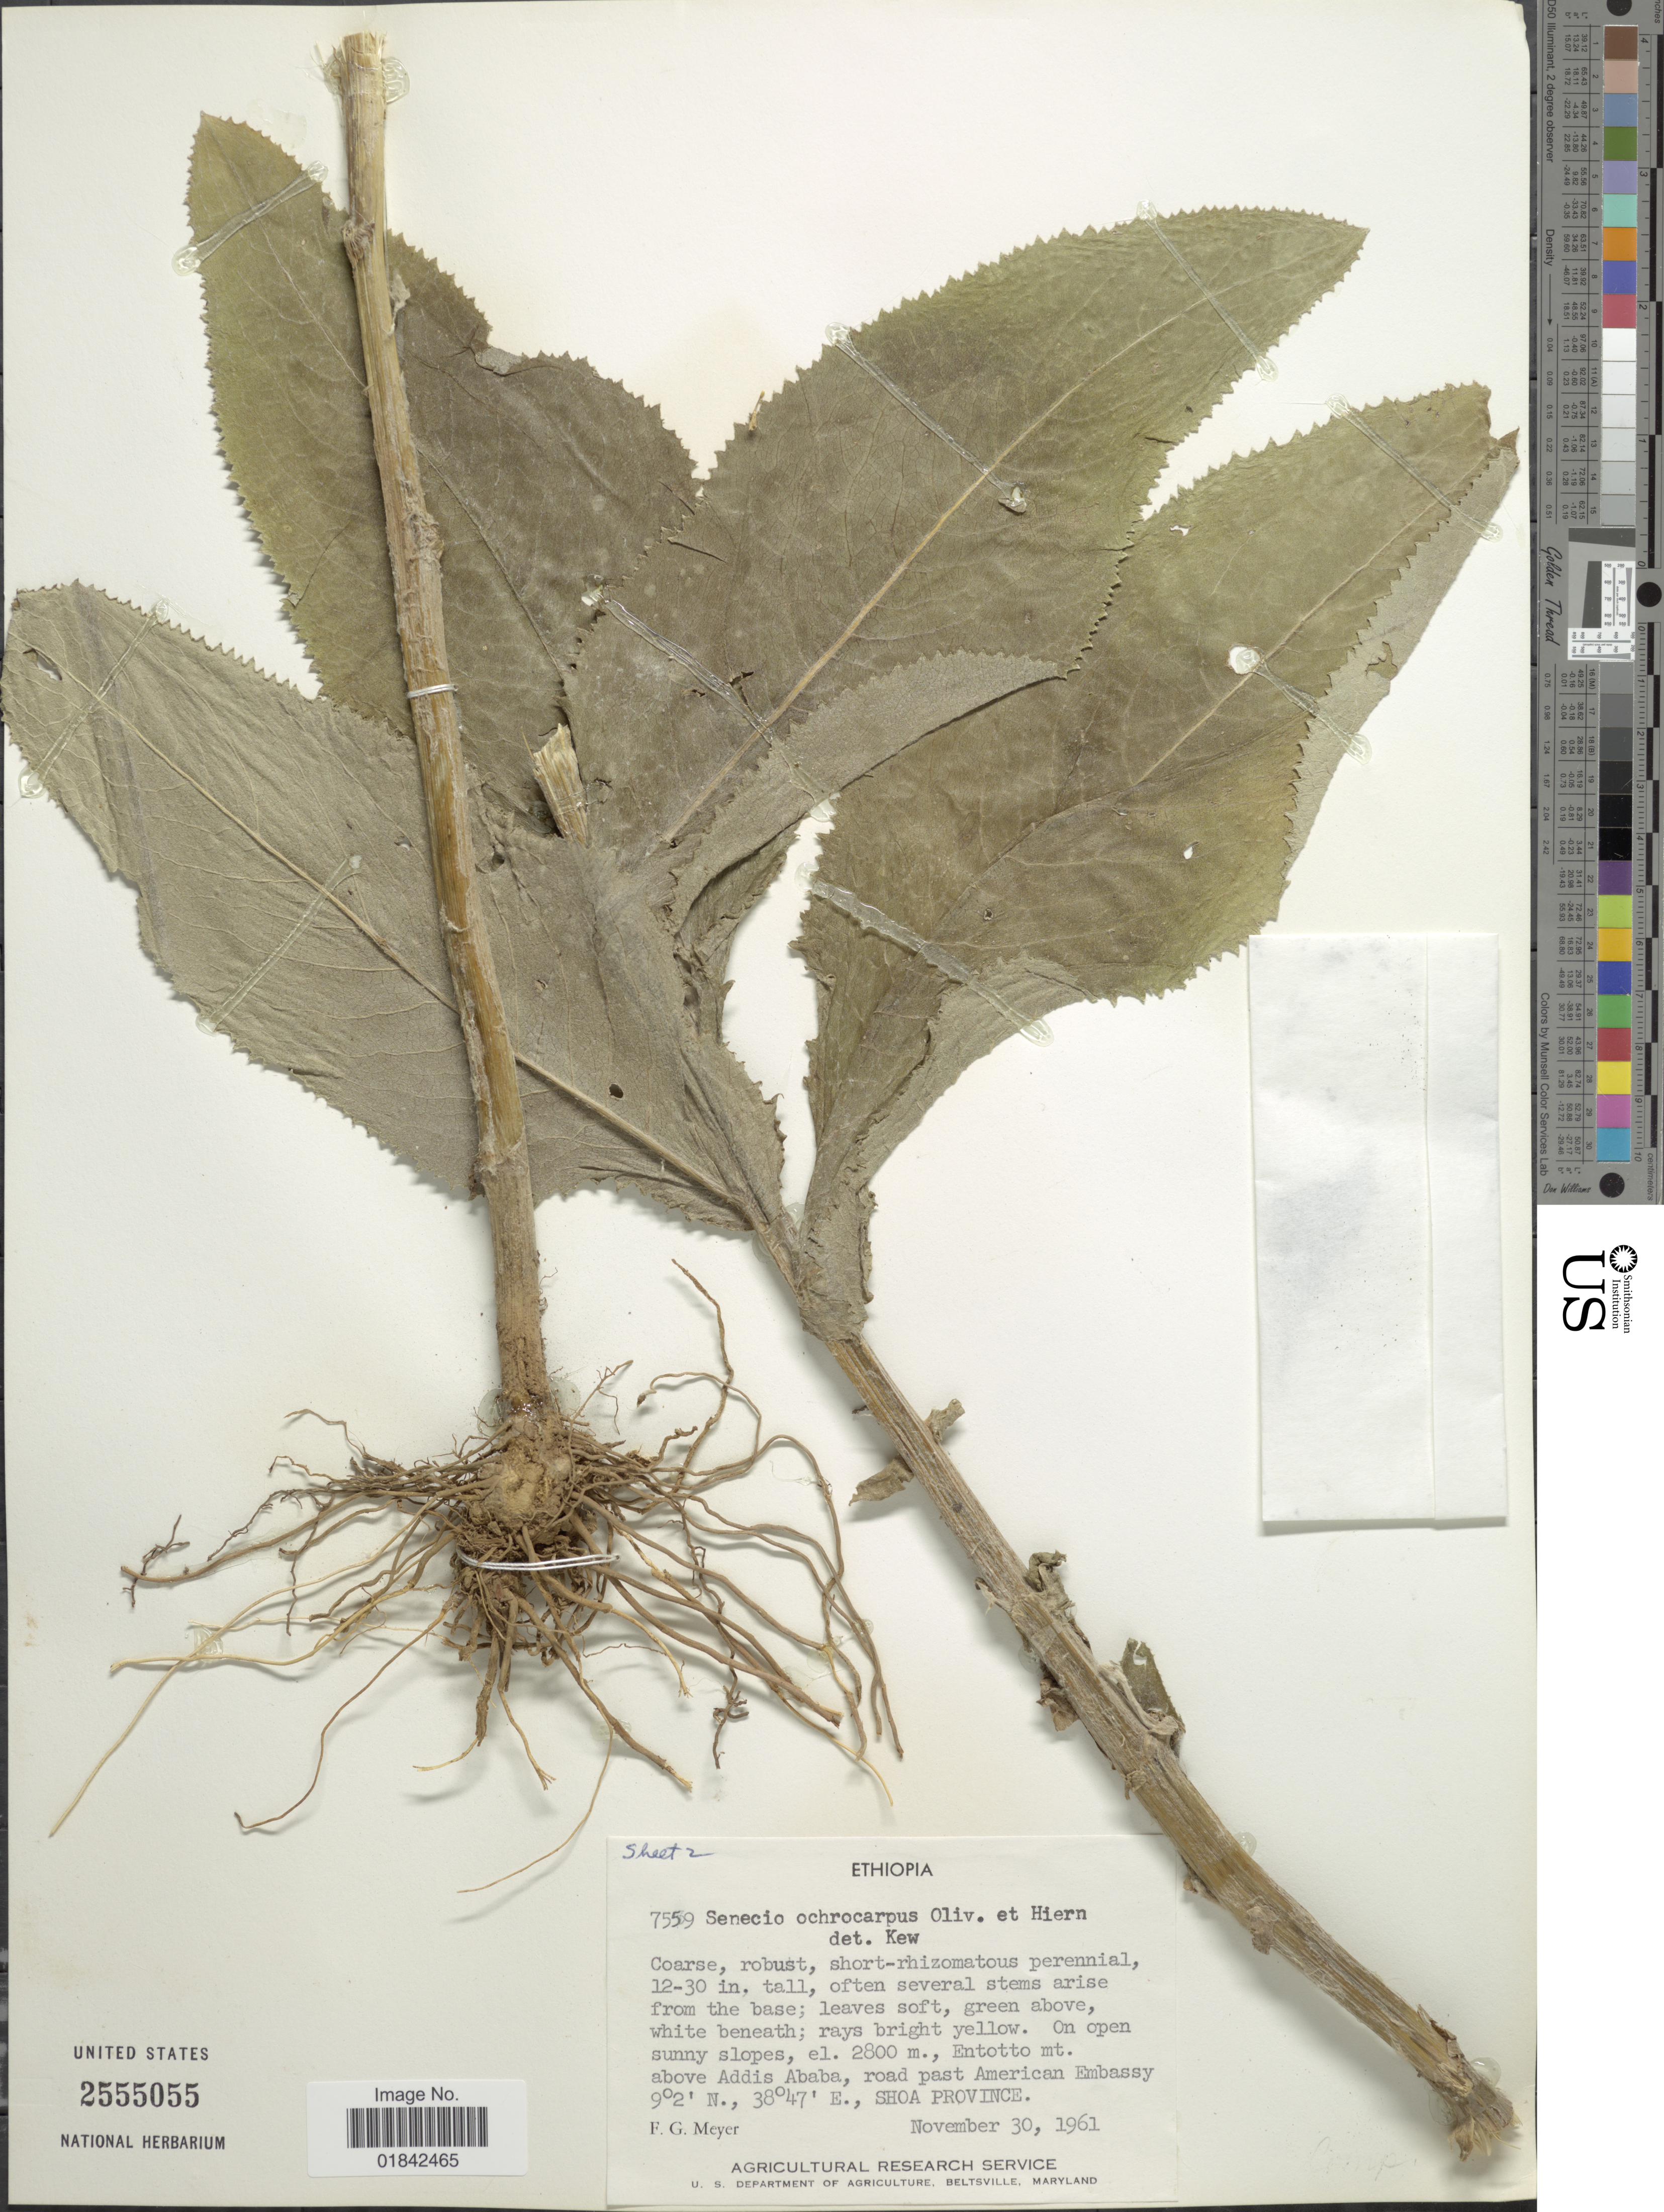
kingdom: Plantae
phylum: Tracheophyta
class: Magnoliopsida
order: Asterales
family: Asteraceae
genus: Senecio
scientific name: Senecio ochrocarpus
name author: Oliv. & Hieron.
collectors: F. G. Meyer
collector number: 7559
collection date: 1961-11-30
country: Ethiopia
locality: Entotto mt., above Addis Ababa, road past American Embassy, Shoa Province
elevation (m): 2800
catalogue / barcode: US 2555055